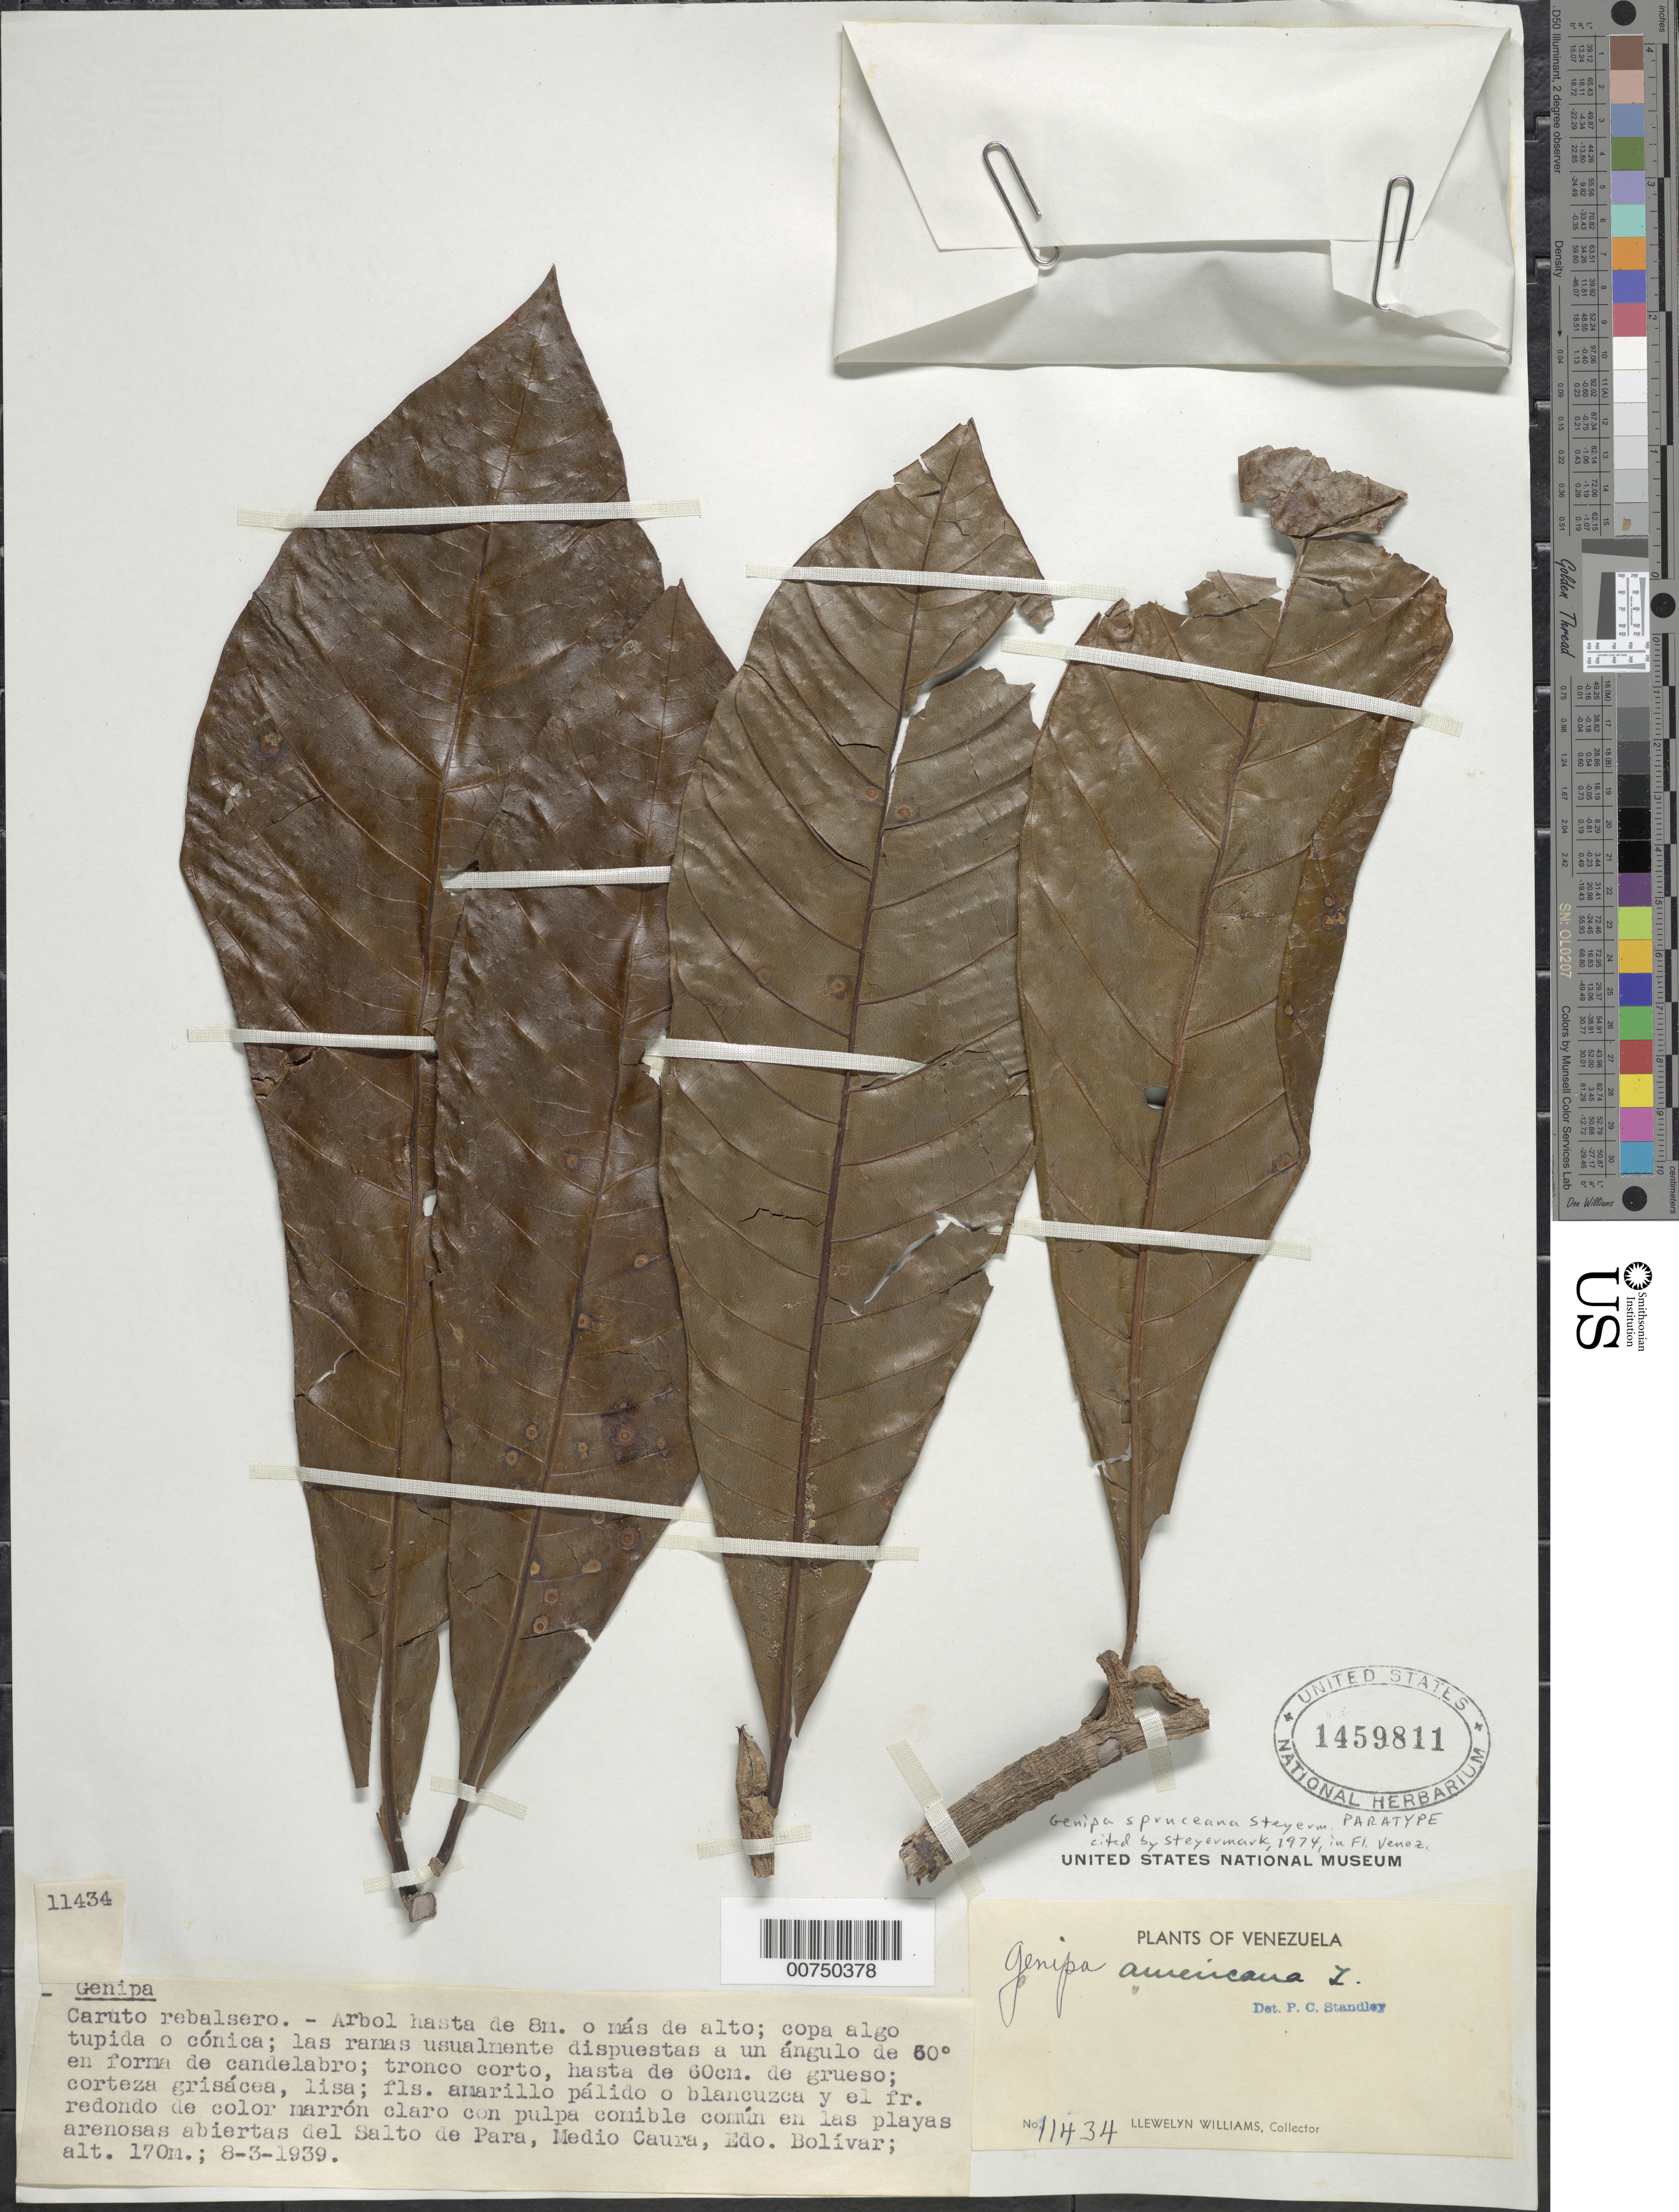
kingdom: Plantae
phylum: Tracheophyta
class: Magnoliopsida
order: Gentianales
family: Rubiaceae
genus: Genipa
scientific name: Genipa spruceana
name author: Steyerm.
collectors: Ll. Williams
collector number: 11434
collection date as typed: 8-Mar-39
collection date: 1939-03-08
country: Venezuela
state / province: Bolívar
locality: Salto de Para, Medio Caura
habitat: Playas arenosas abiertas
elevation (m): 170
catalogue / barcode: US 1459811